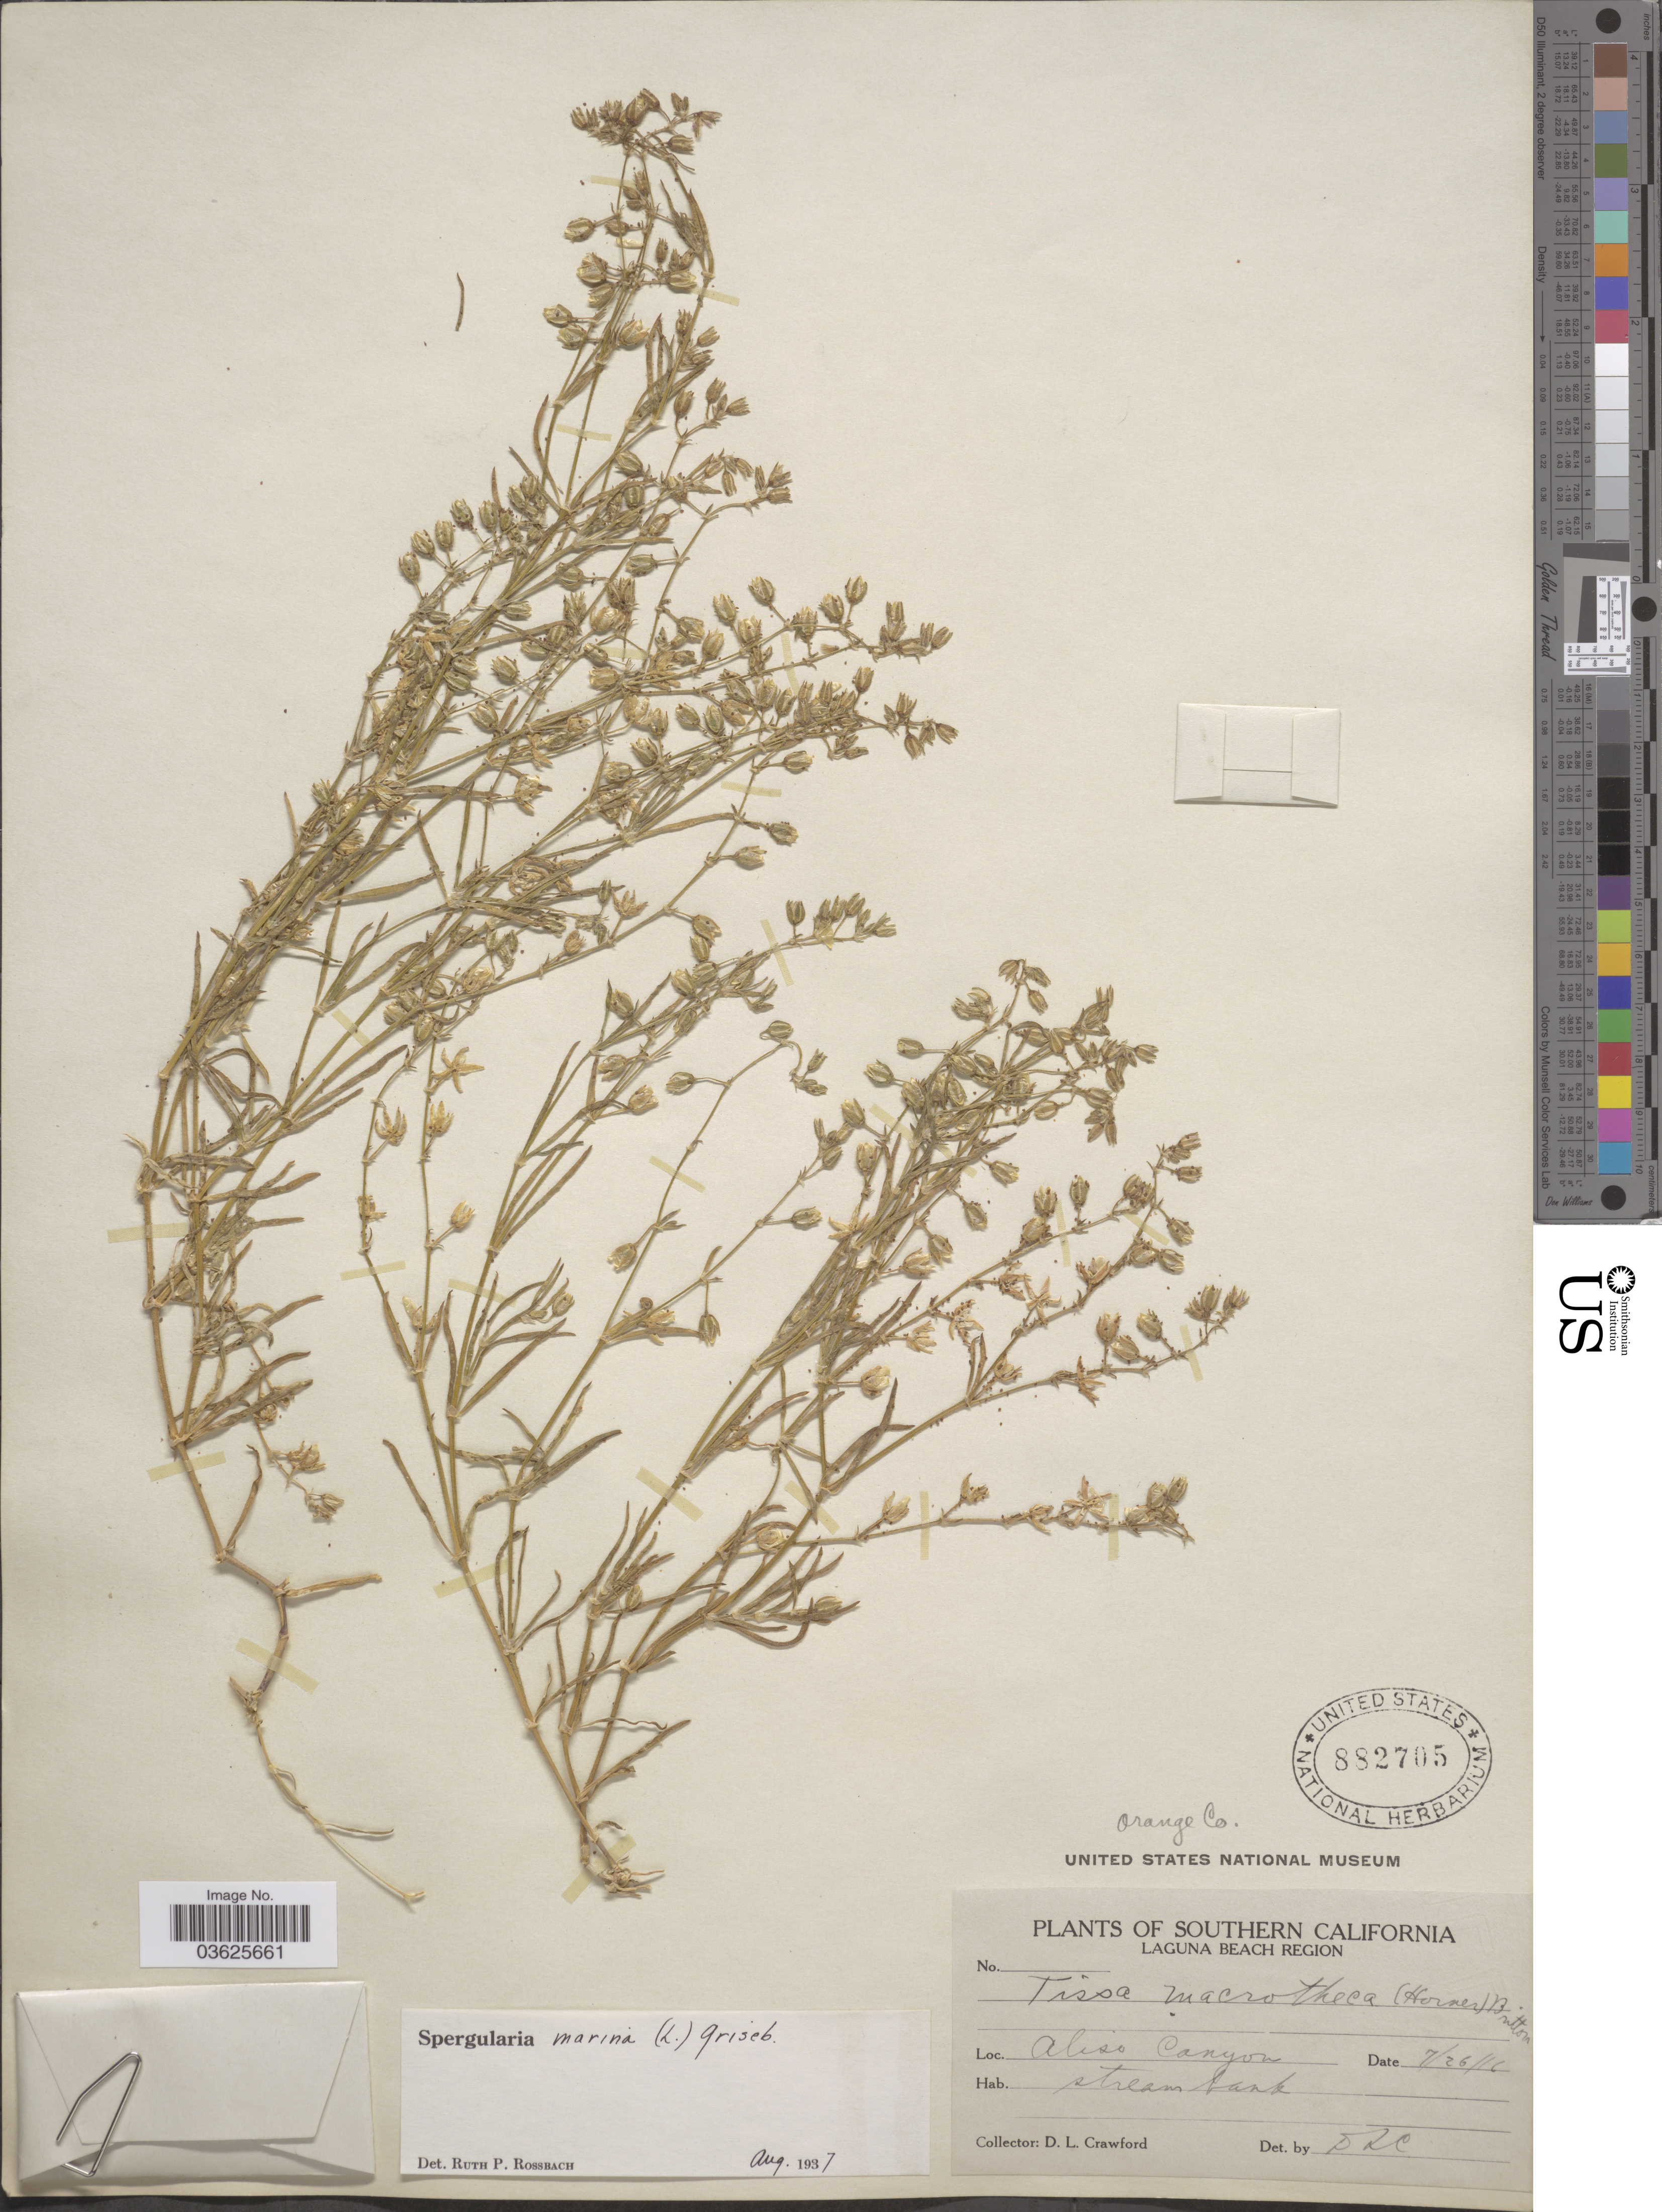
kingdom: Plantae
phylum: Tracheophyta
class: Magnoliopsida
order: Caryophyllales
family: Caryophyllaceae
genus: Spergularia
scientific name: Spergularia marina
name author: (L.) Griseb.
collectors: D. L. Crawford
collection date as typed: Transcribed d/m/y: 26/7/16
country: United States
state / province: California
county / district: Orange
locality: Southern California. Laguna Beach Region. Aliso Canyon. Orange Co.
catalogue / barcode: US 882705